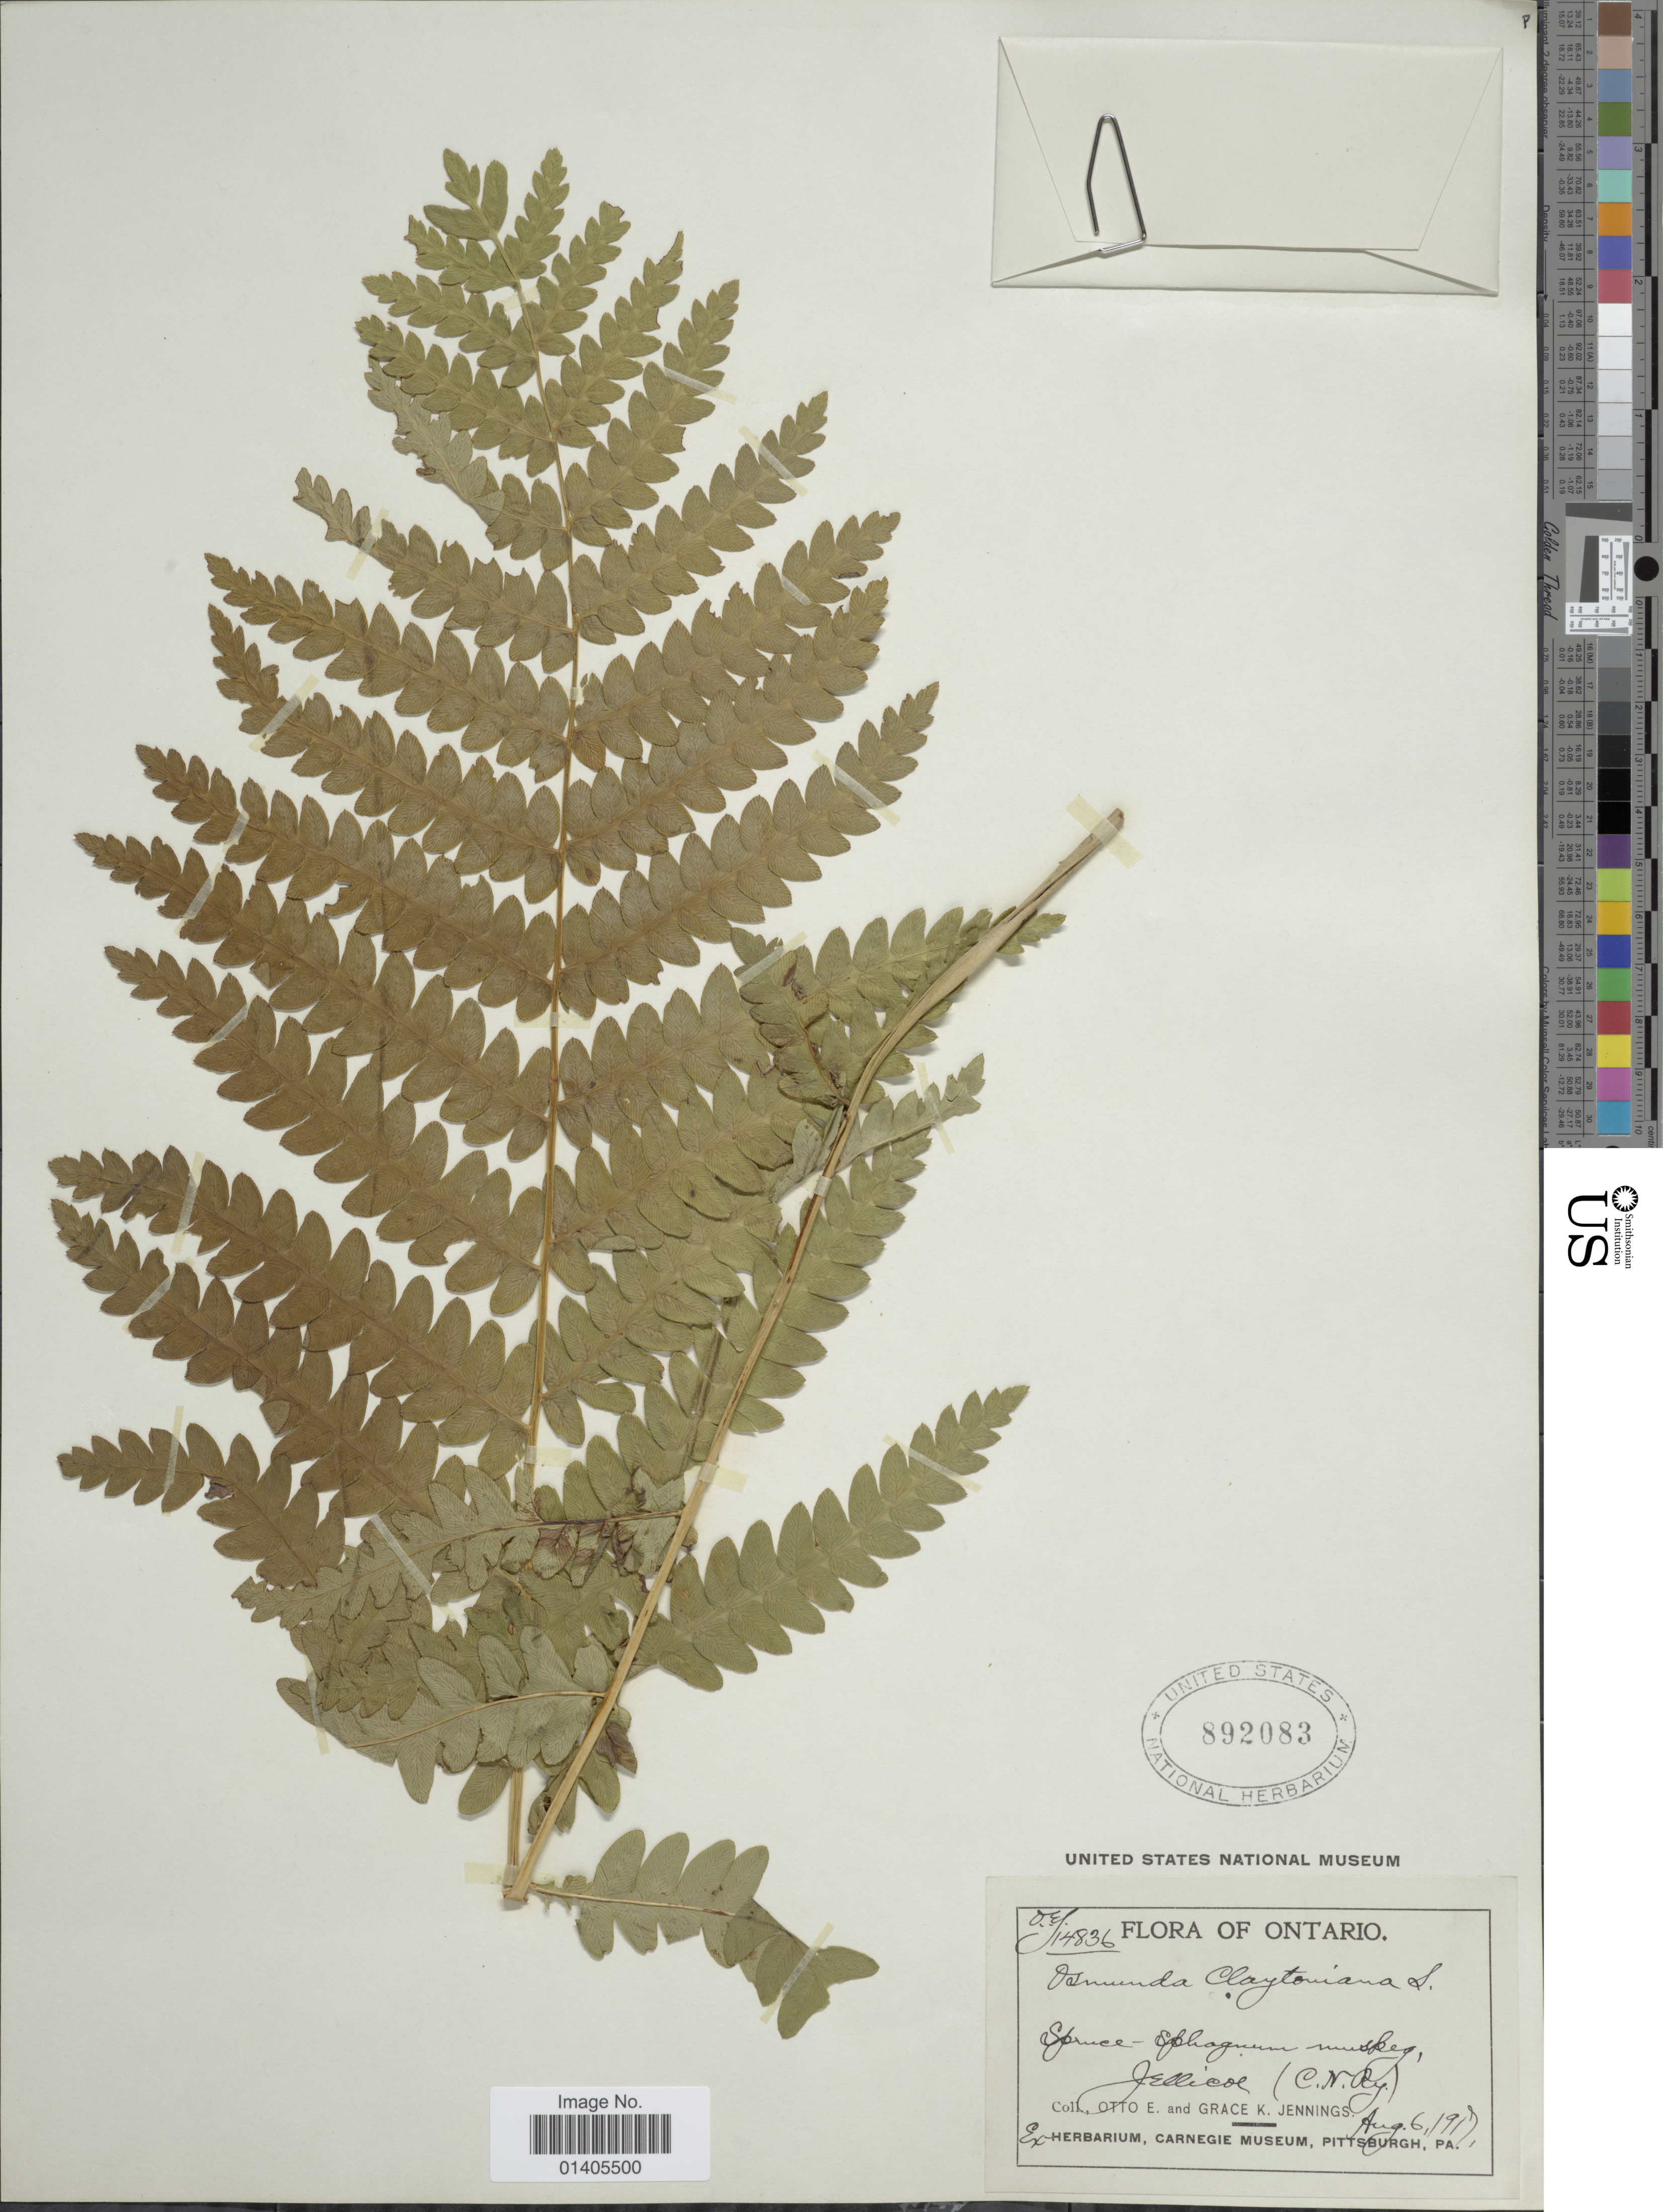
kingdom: Plantae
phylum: Tracheophyta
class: Polypodiopsida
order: Osmundales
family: Osmundaceae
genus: Osmunda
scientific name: Osmunda claytoniana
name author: (L.) Tagawa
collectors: O. E. Jennings & G. K. Jennings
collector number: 14836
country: Canada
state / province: Ontario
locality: Jellicoe (C.N. Ry)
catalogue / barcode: US 892083